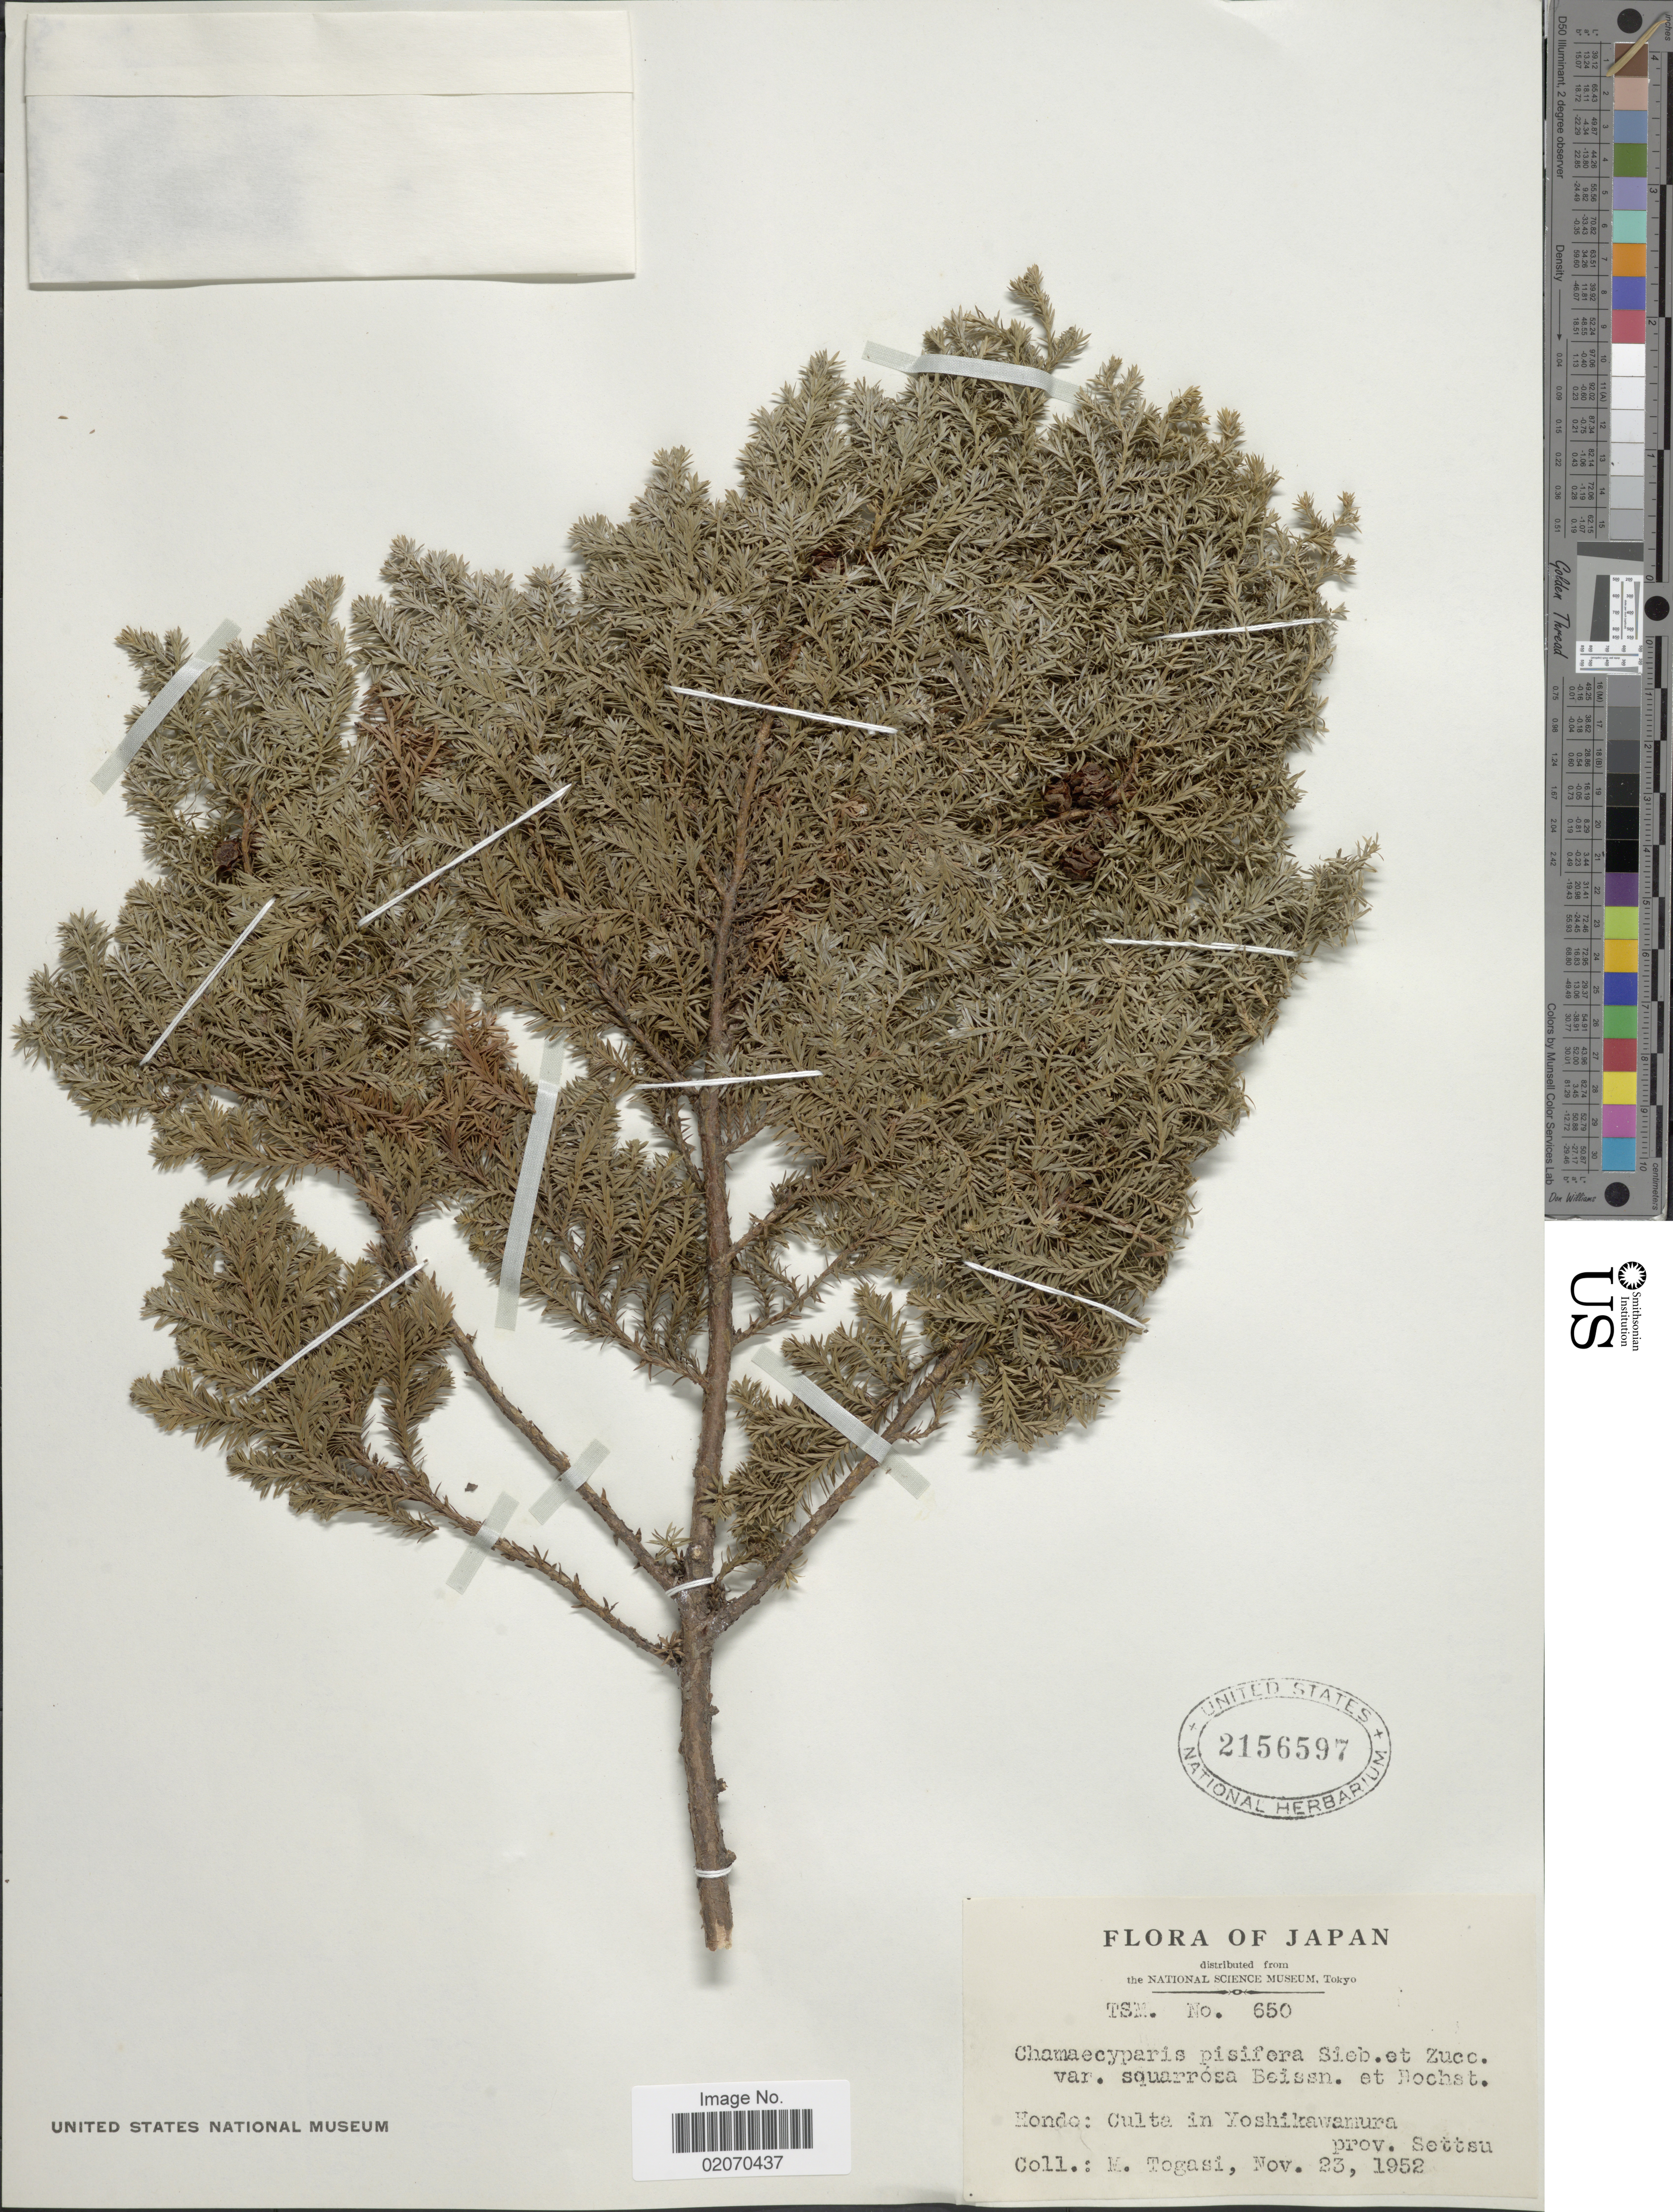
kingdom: Plantae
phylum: Tracheophyta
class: Pinopsida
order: Pinales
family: Cupressaceae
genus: Chamaecyparis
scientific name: Chamaecyparis pisifera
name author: (Siebold & Zucc.) Endl.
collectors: M. Togasi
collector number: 650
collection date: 1952-11-23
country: Japan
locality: Hondo: Yoshikawamura Prov. Settsu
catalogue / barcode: US 2156597